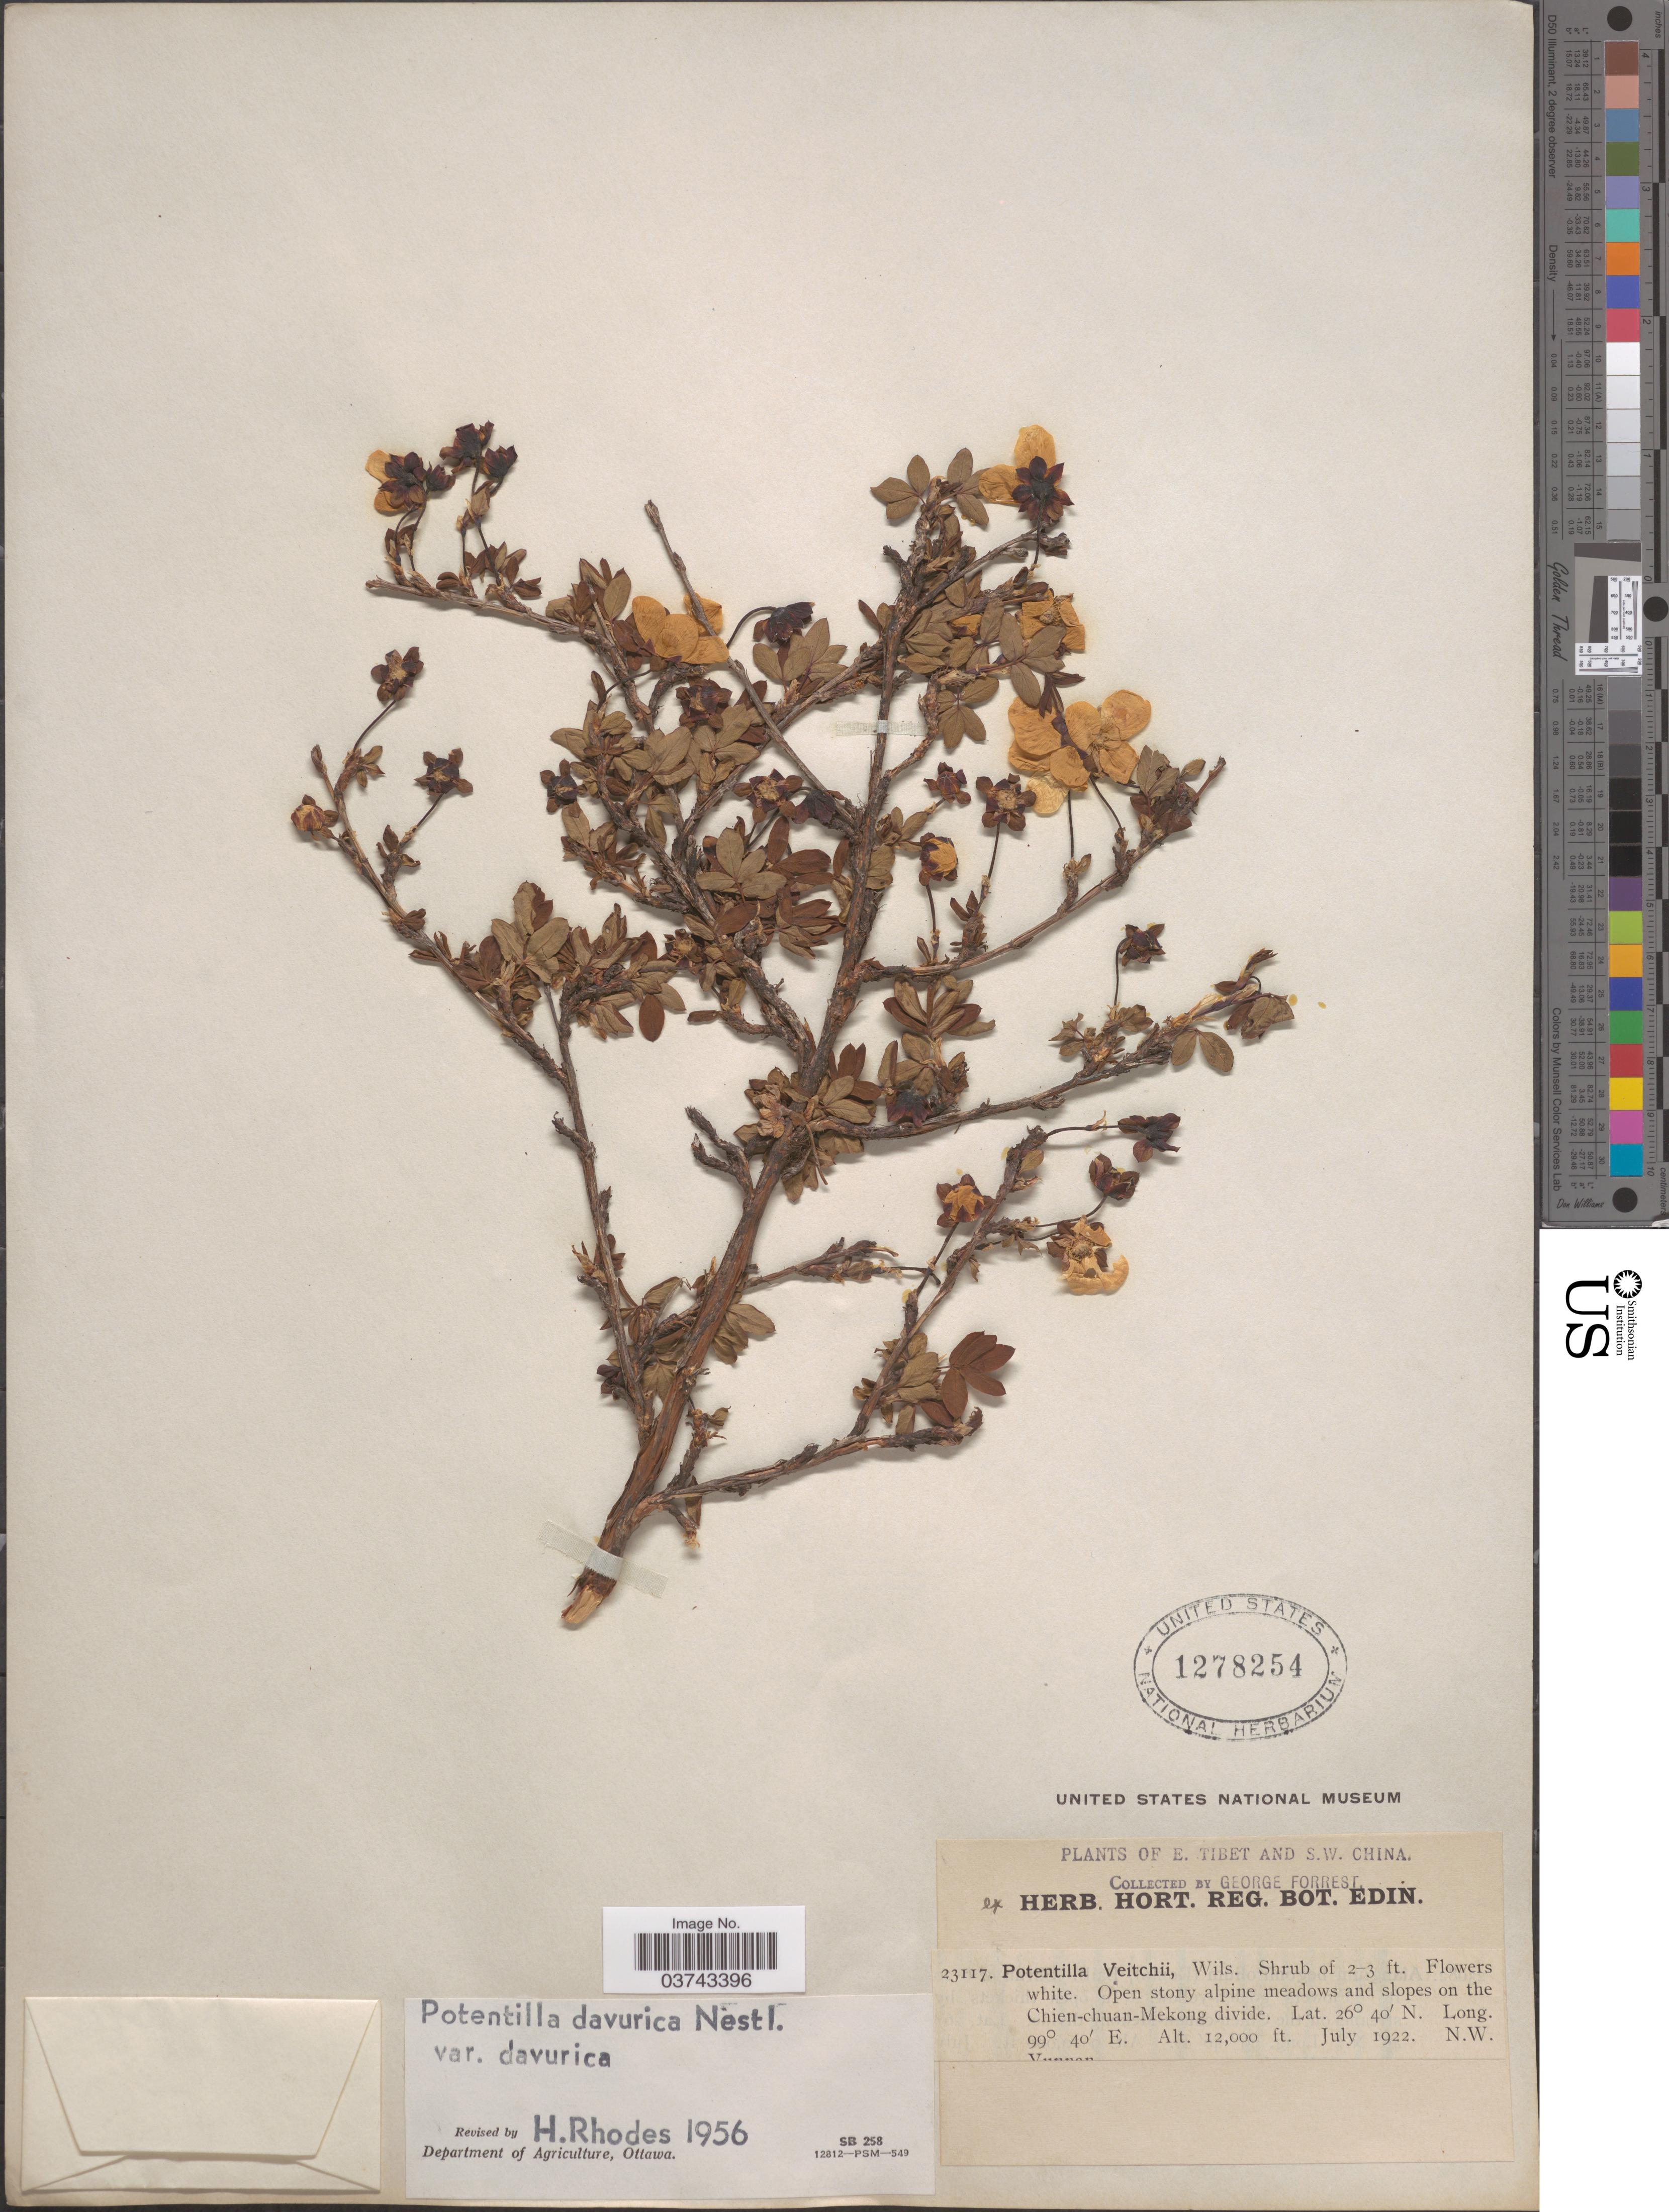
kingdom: Plantae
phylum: Tracheophyta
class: Magnoliopsida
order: Rosales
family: Rosaceae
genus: Dasiphora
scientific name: Dasiphora glabrata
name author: (Willd. ex Schltdl.) Soják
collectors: G. Forrest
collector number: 23117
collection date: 1922-07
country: China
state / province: Xizang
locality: E. Tibet and S. W. China. Chien-chuan-Mekong divide. N. W. [illegible text].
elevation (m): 3658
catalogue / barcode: US 1278254